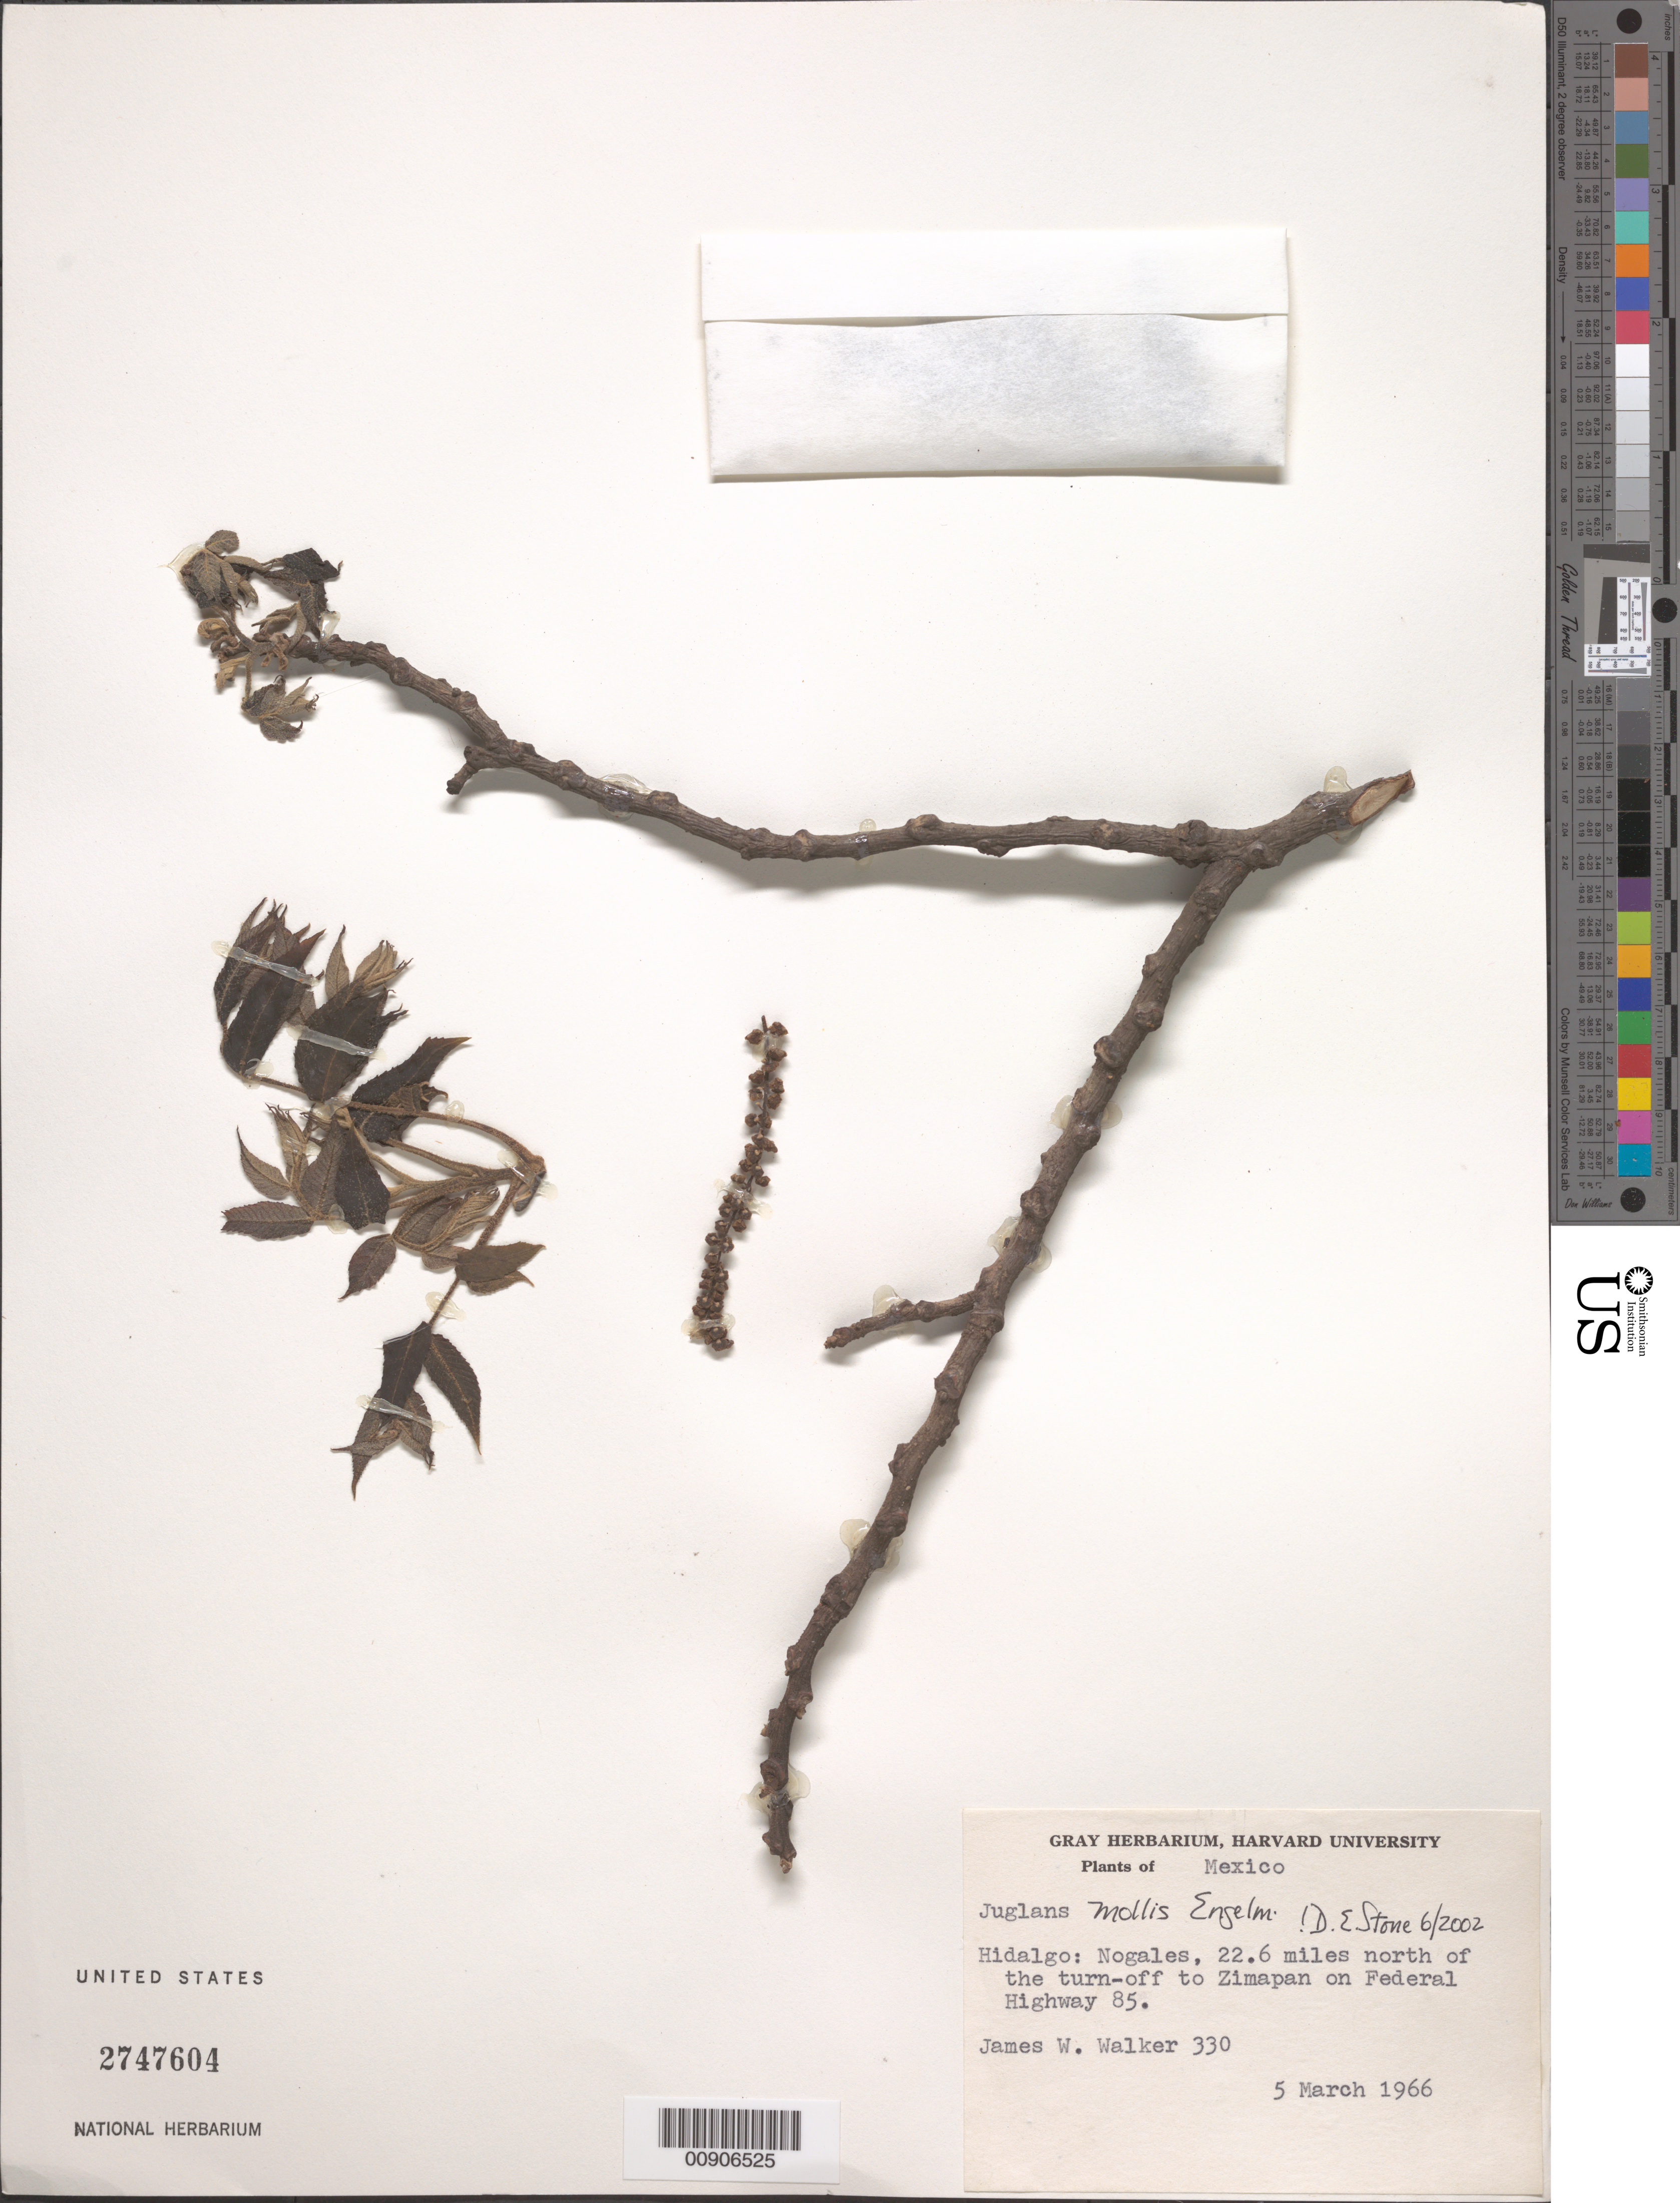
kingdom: Plantae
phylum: Tracheophyta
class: Magnoliopsida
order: Fagales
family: Juglandaceae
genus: Juglans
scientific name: Juglans mollis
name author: Engelm. ex Hemsl.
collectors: J. W. Walker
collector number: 330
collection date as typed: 05 Mar 1966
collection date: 1966-03-05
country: Mexico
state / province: Hidalgo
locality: Hidalgo: Nogales, 22.6 miles north of the turn-off to Zimapan on Federal Highway 85.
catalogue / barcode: US 2747604